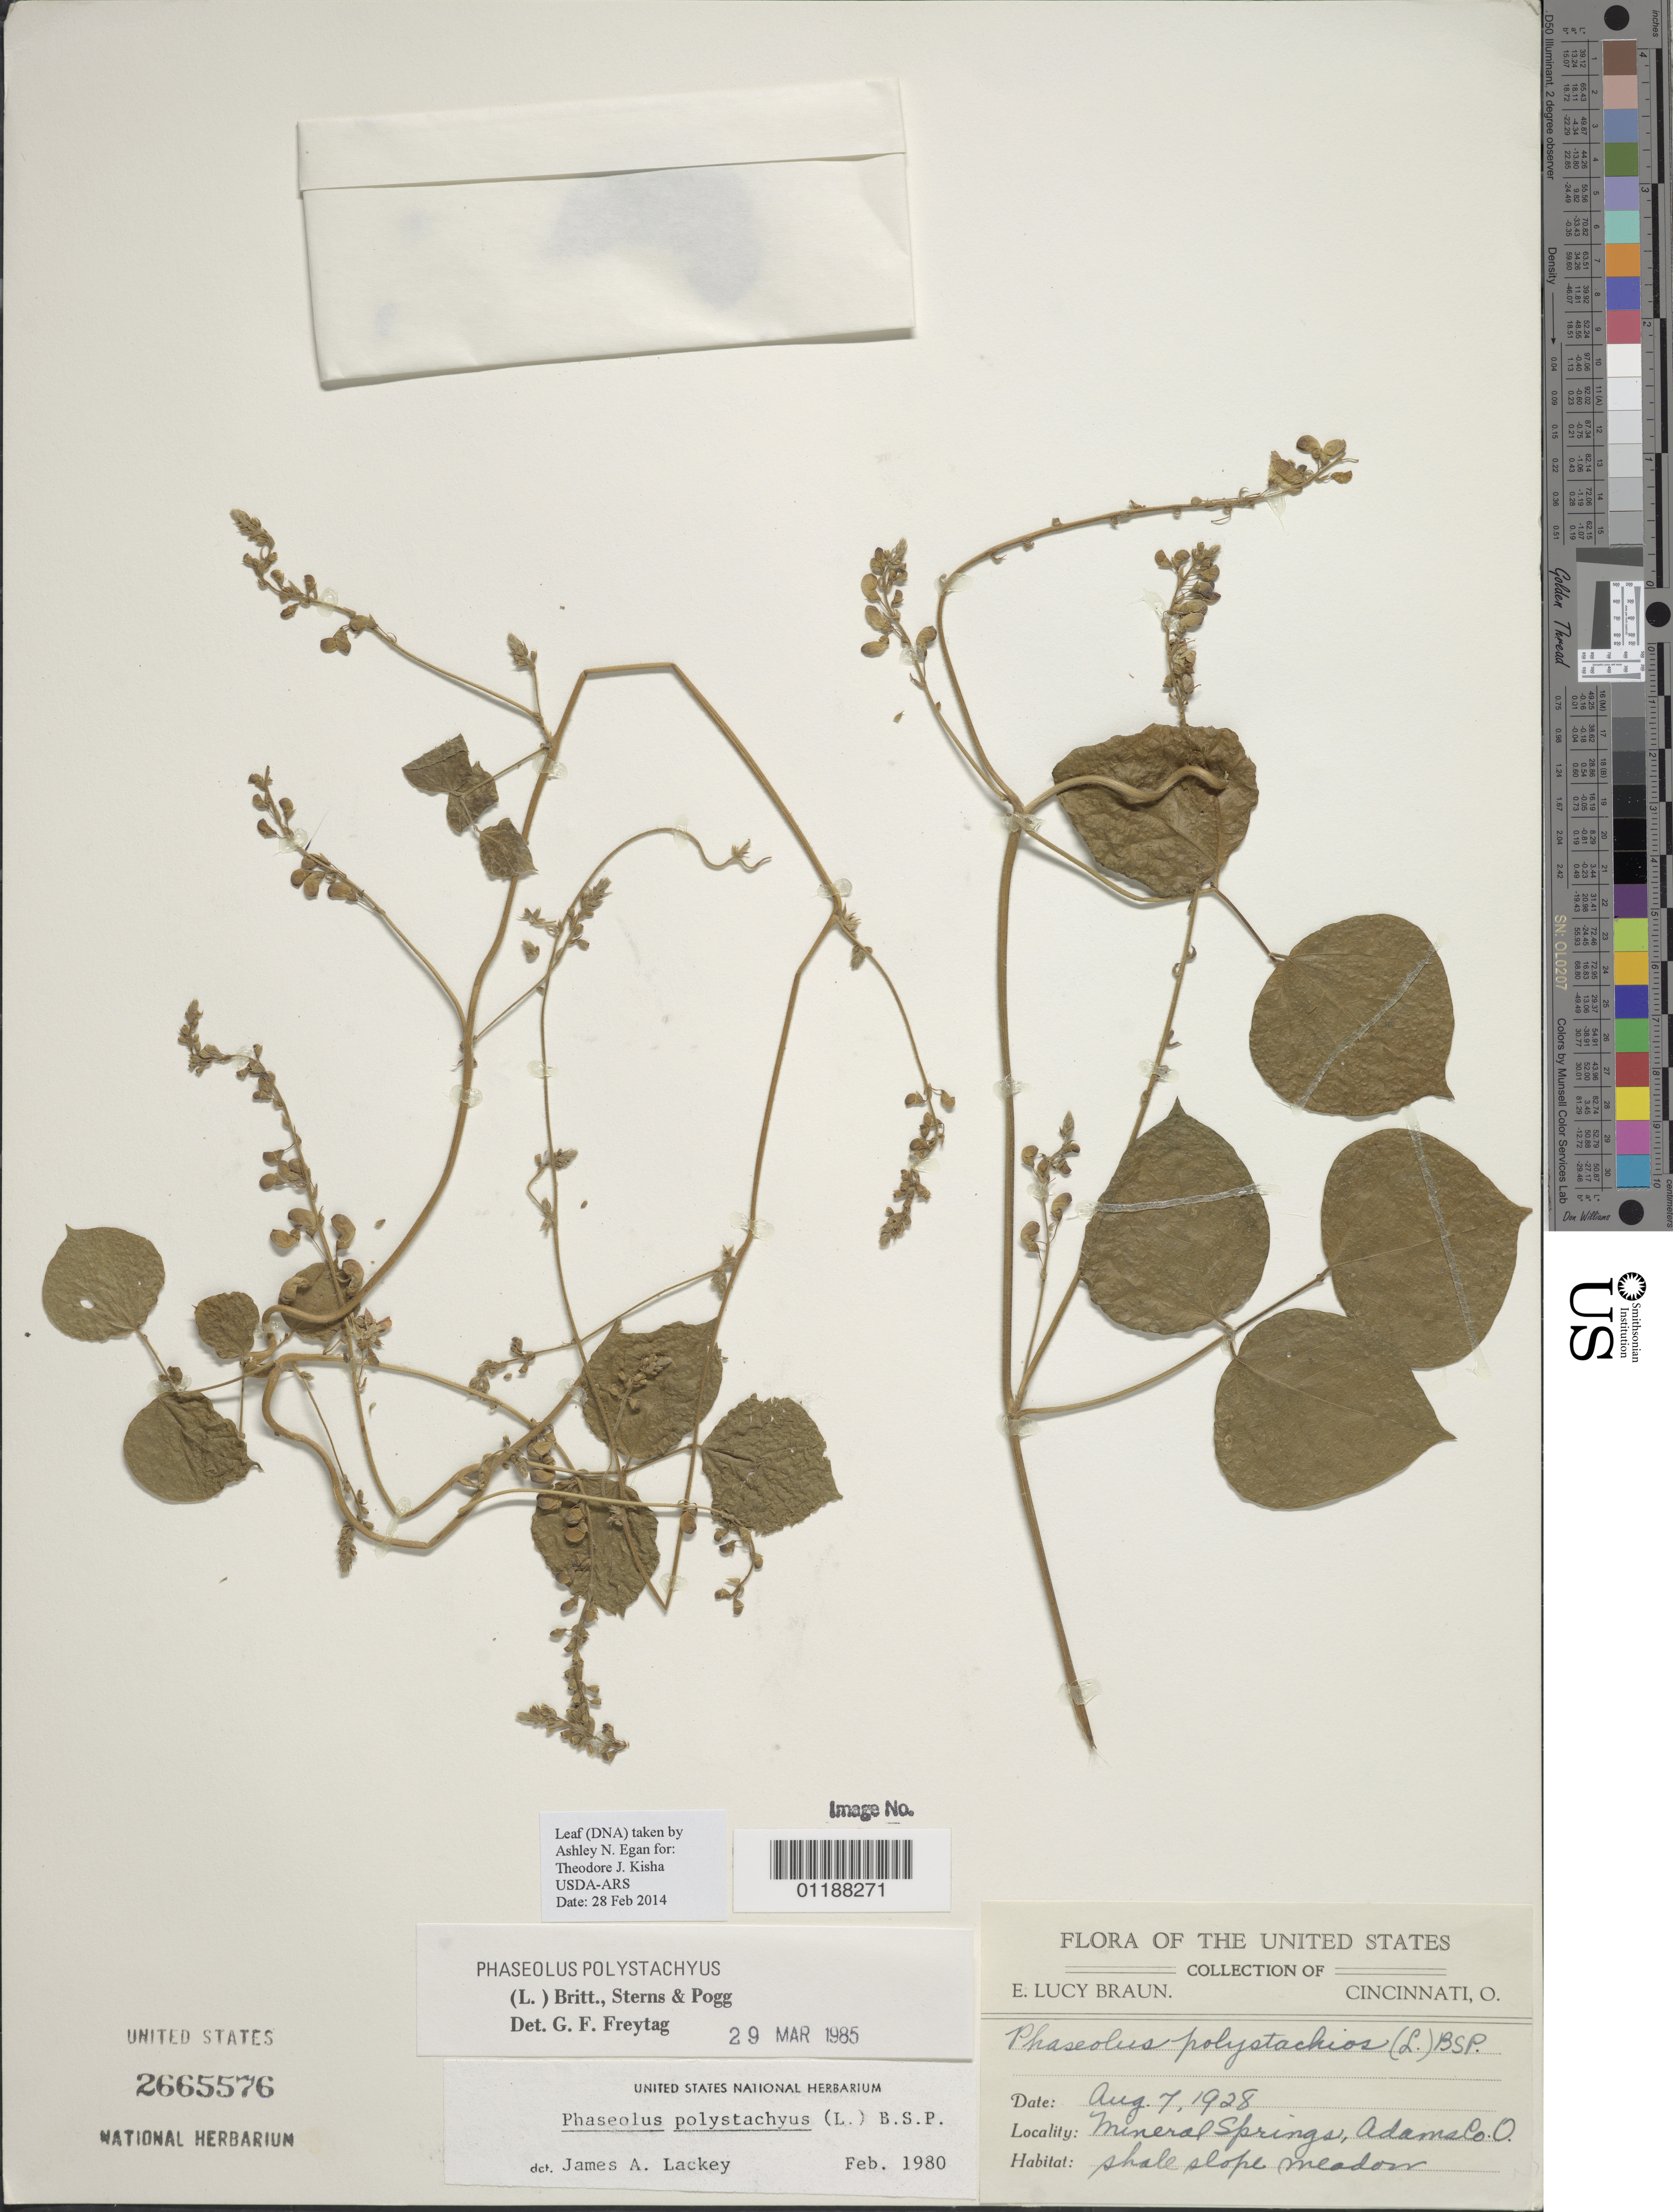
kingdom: Plantae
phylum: Tracheophyta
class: Magnoliopsida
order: Fabales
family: Fabaceae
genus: Phaseolus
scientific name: Phaseolus polystachios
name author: (L.) Britton, Stearns & Poggenb.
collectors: E. L. Braun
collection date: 1928-08-07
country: United States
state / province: Ohio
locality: Mineral Sprigs, Adams Co, shale slope meadow.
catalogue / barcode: US 2665576